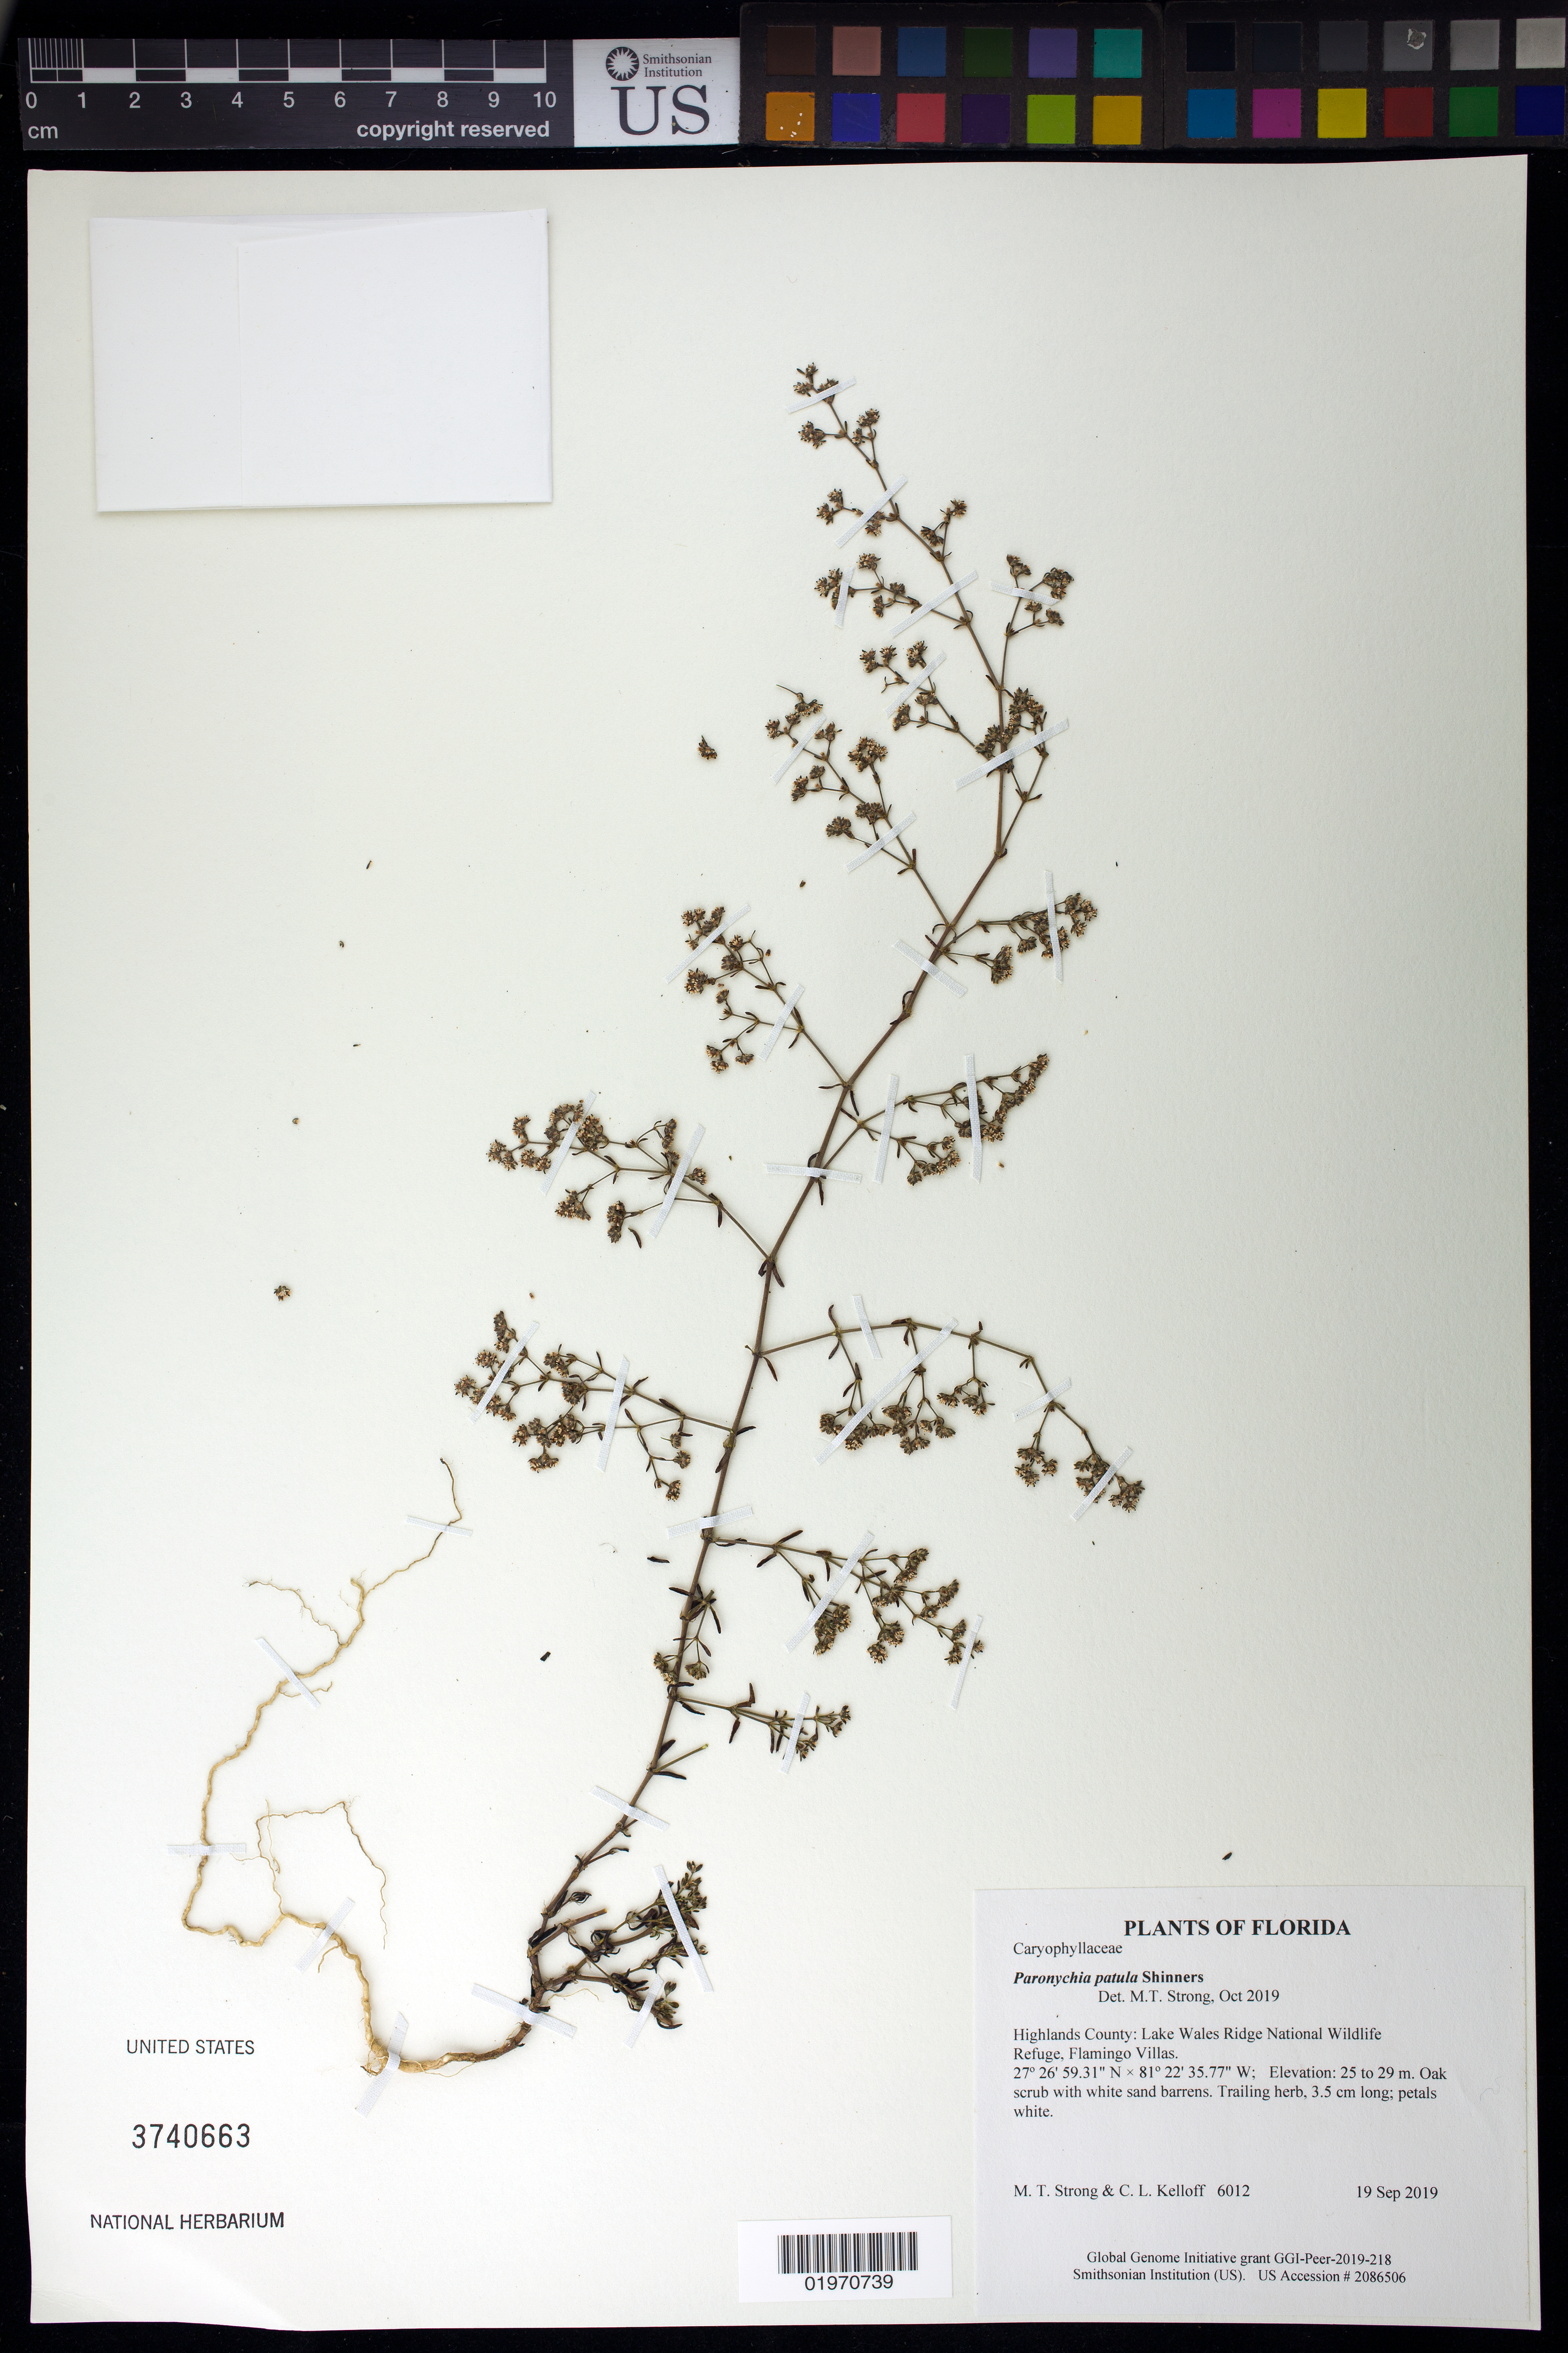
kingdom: Plantae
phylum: Tracheophyta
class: Magnoliopsida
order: Caryophyllales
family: Caryophyllaceae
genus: Paronychia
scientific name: Paronychia patula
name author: Shinners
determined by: Strong, Mark T., (BOT), Smithsonian Institution - National Museum of Natural History (UNITED STATES)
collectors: M. T. Strong & C. L. Kelloff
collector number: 6012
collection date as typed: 19 Sep 2019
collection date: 2019-09-19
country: United States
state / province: Florida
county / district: Highlands County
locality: Lake Wales Ridge National Wildlife Refuge, Flamingo Villas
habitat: Oak scrub with white sand barrens.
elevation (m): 25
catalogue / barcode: US 3740663